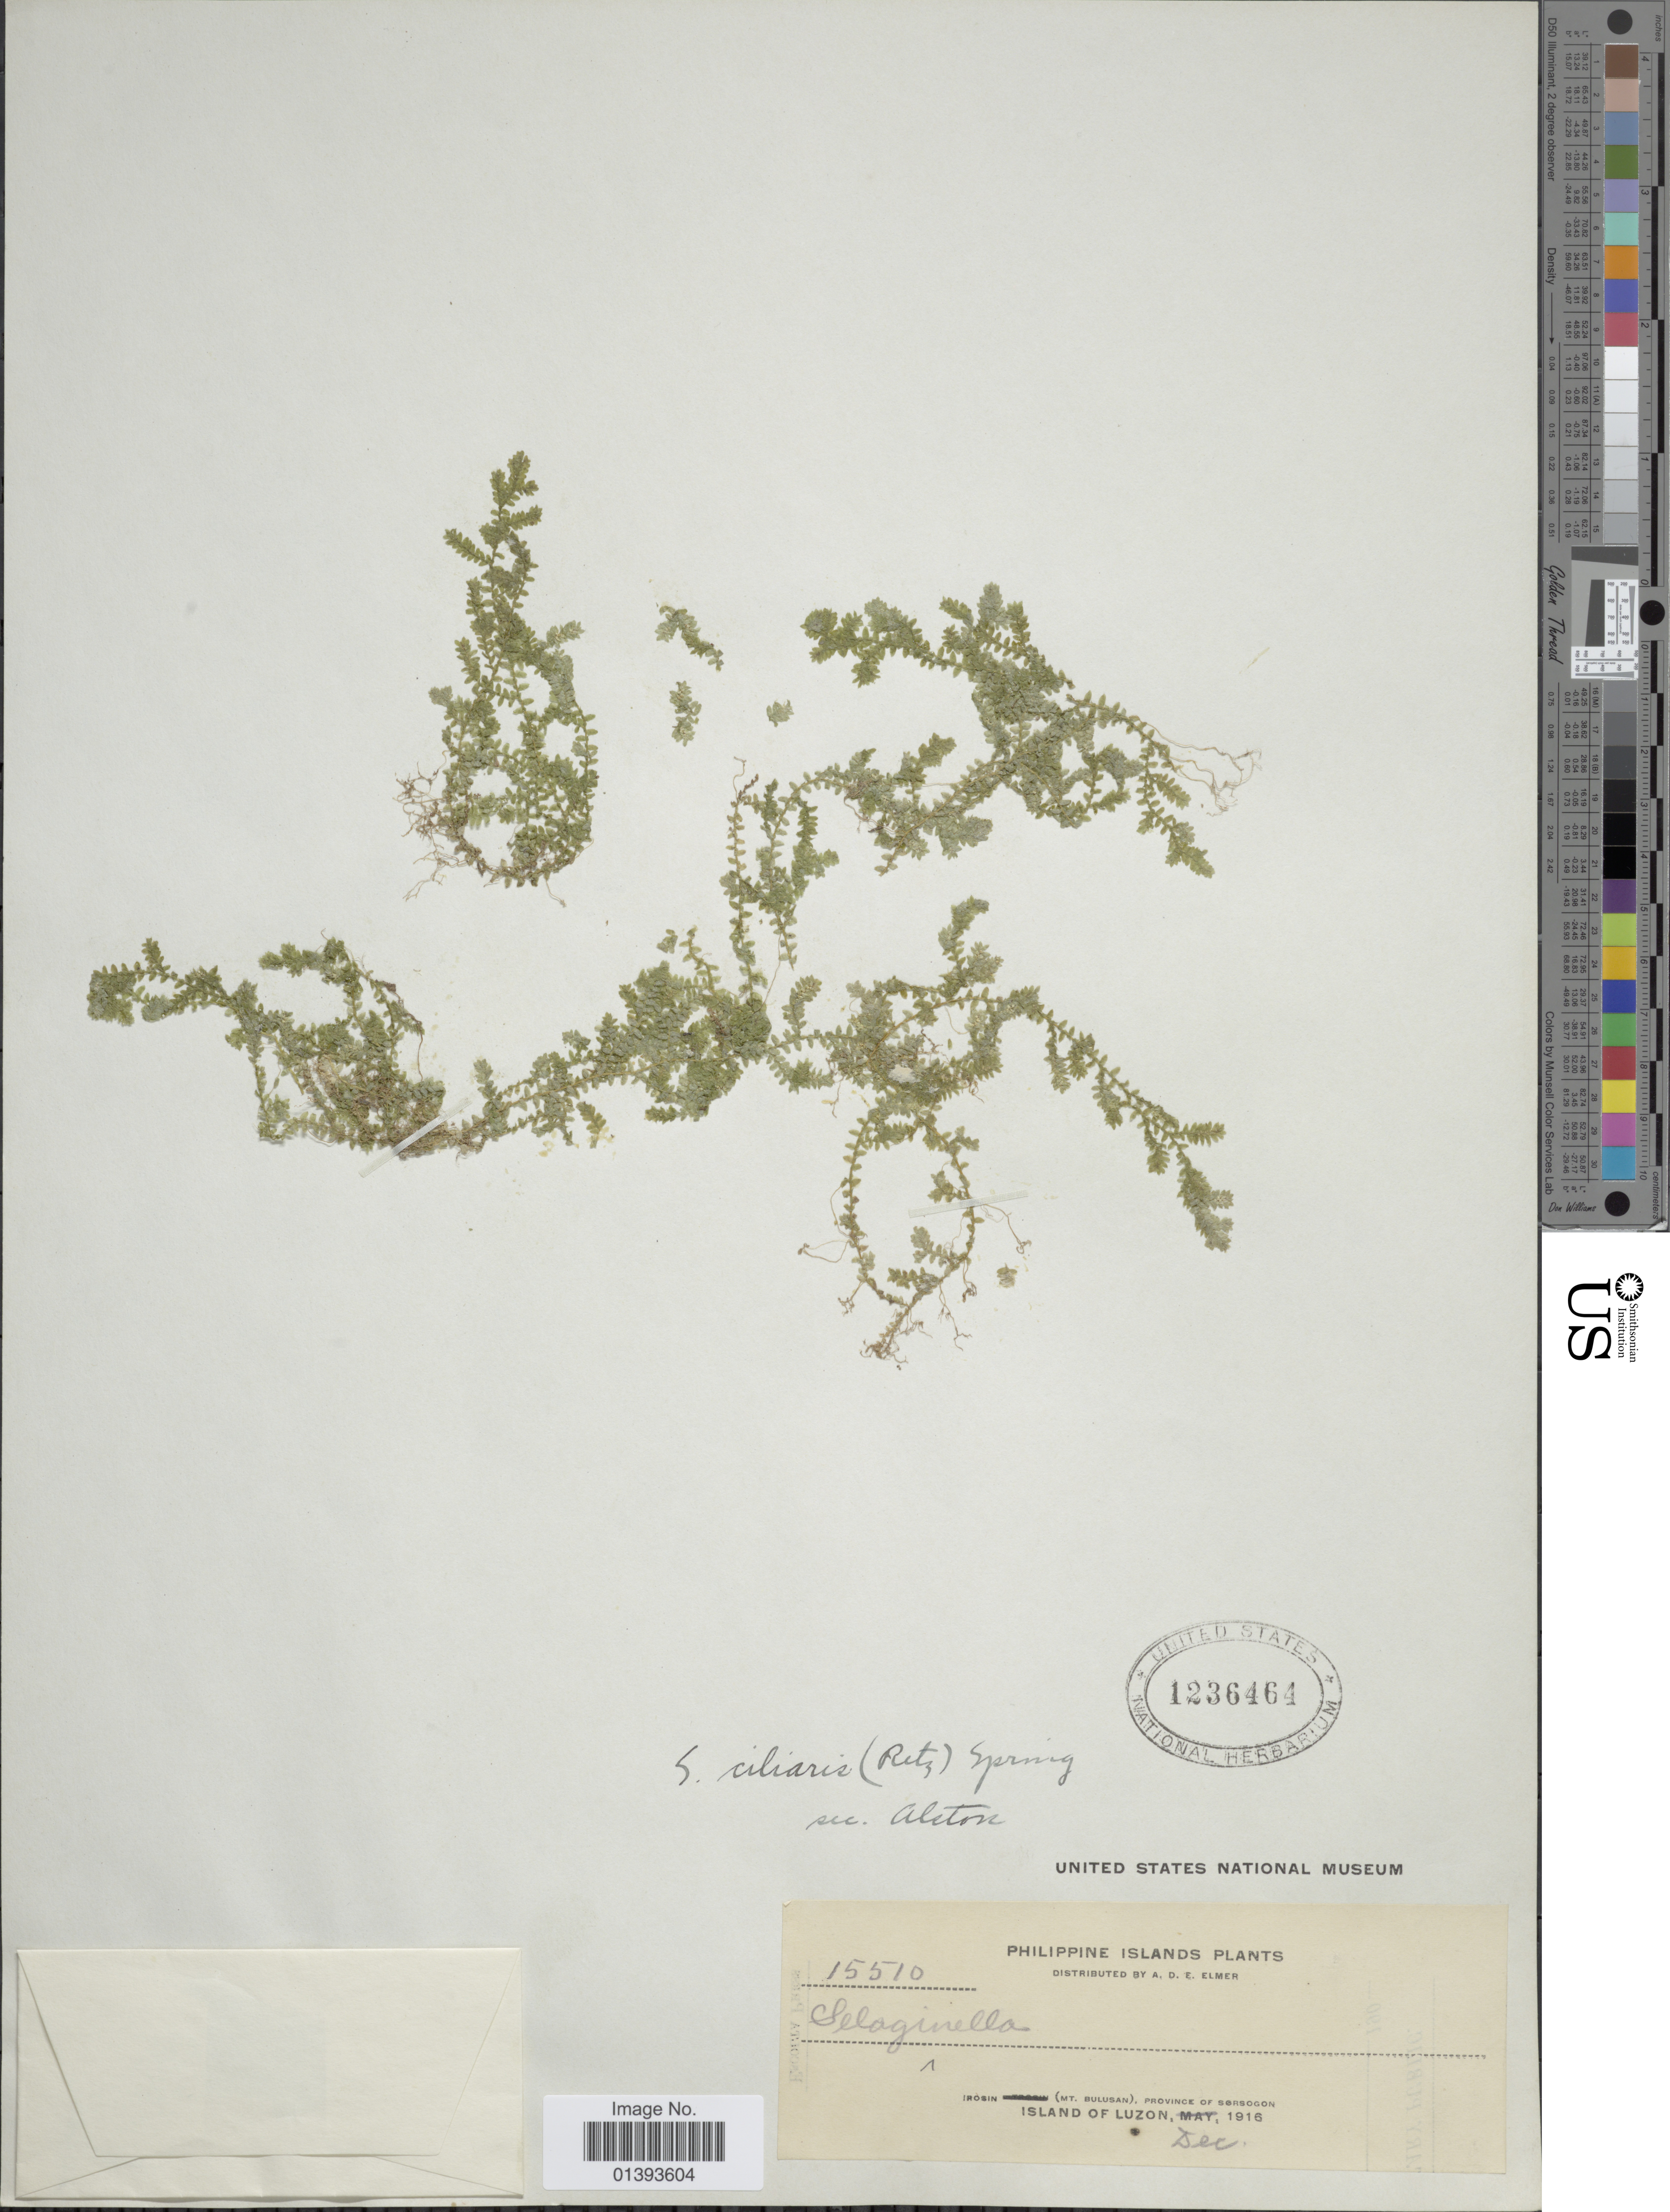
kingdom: Plantae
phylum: Tracheophyta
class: Lycopodiopsida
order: Selaginellales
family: Selaginellaceae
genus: Selaginella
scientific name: Selaginella ciliaris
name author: (Retz.) Spring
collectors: A. D. E. Elmer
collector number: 15510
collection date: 1916-12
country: Philippines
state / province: Central Luzon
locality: Irosin(Mt. Bulusan), province of Sorsogon, Island of Luzon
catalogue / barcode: US 1236464